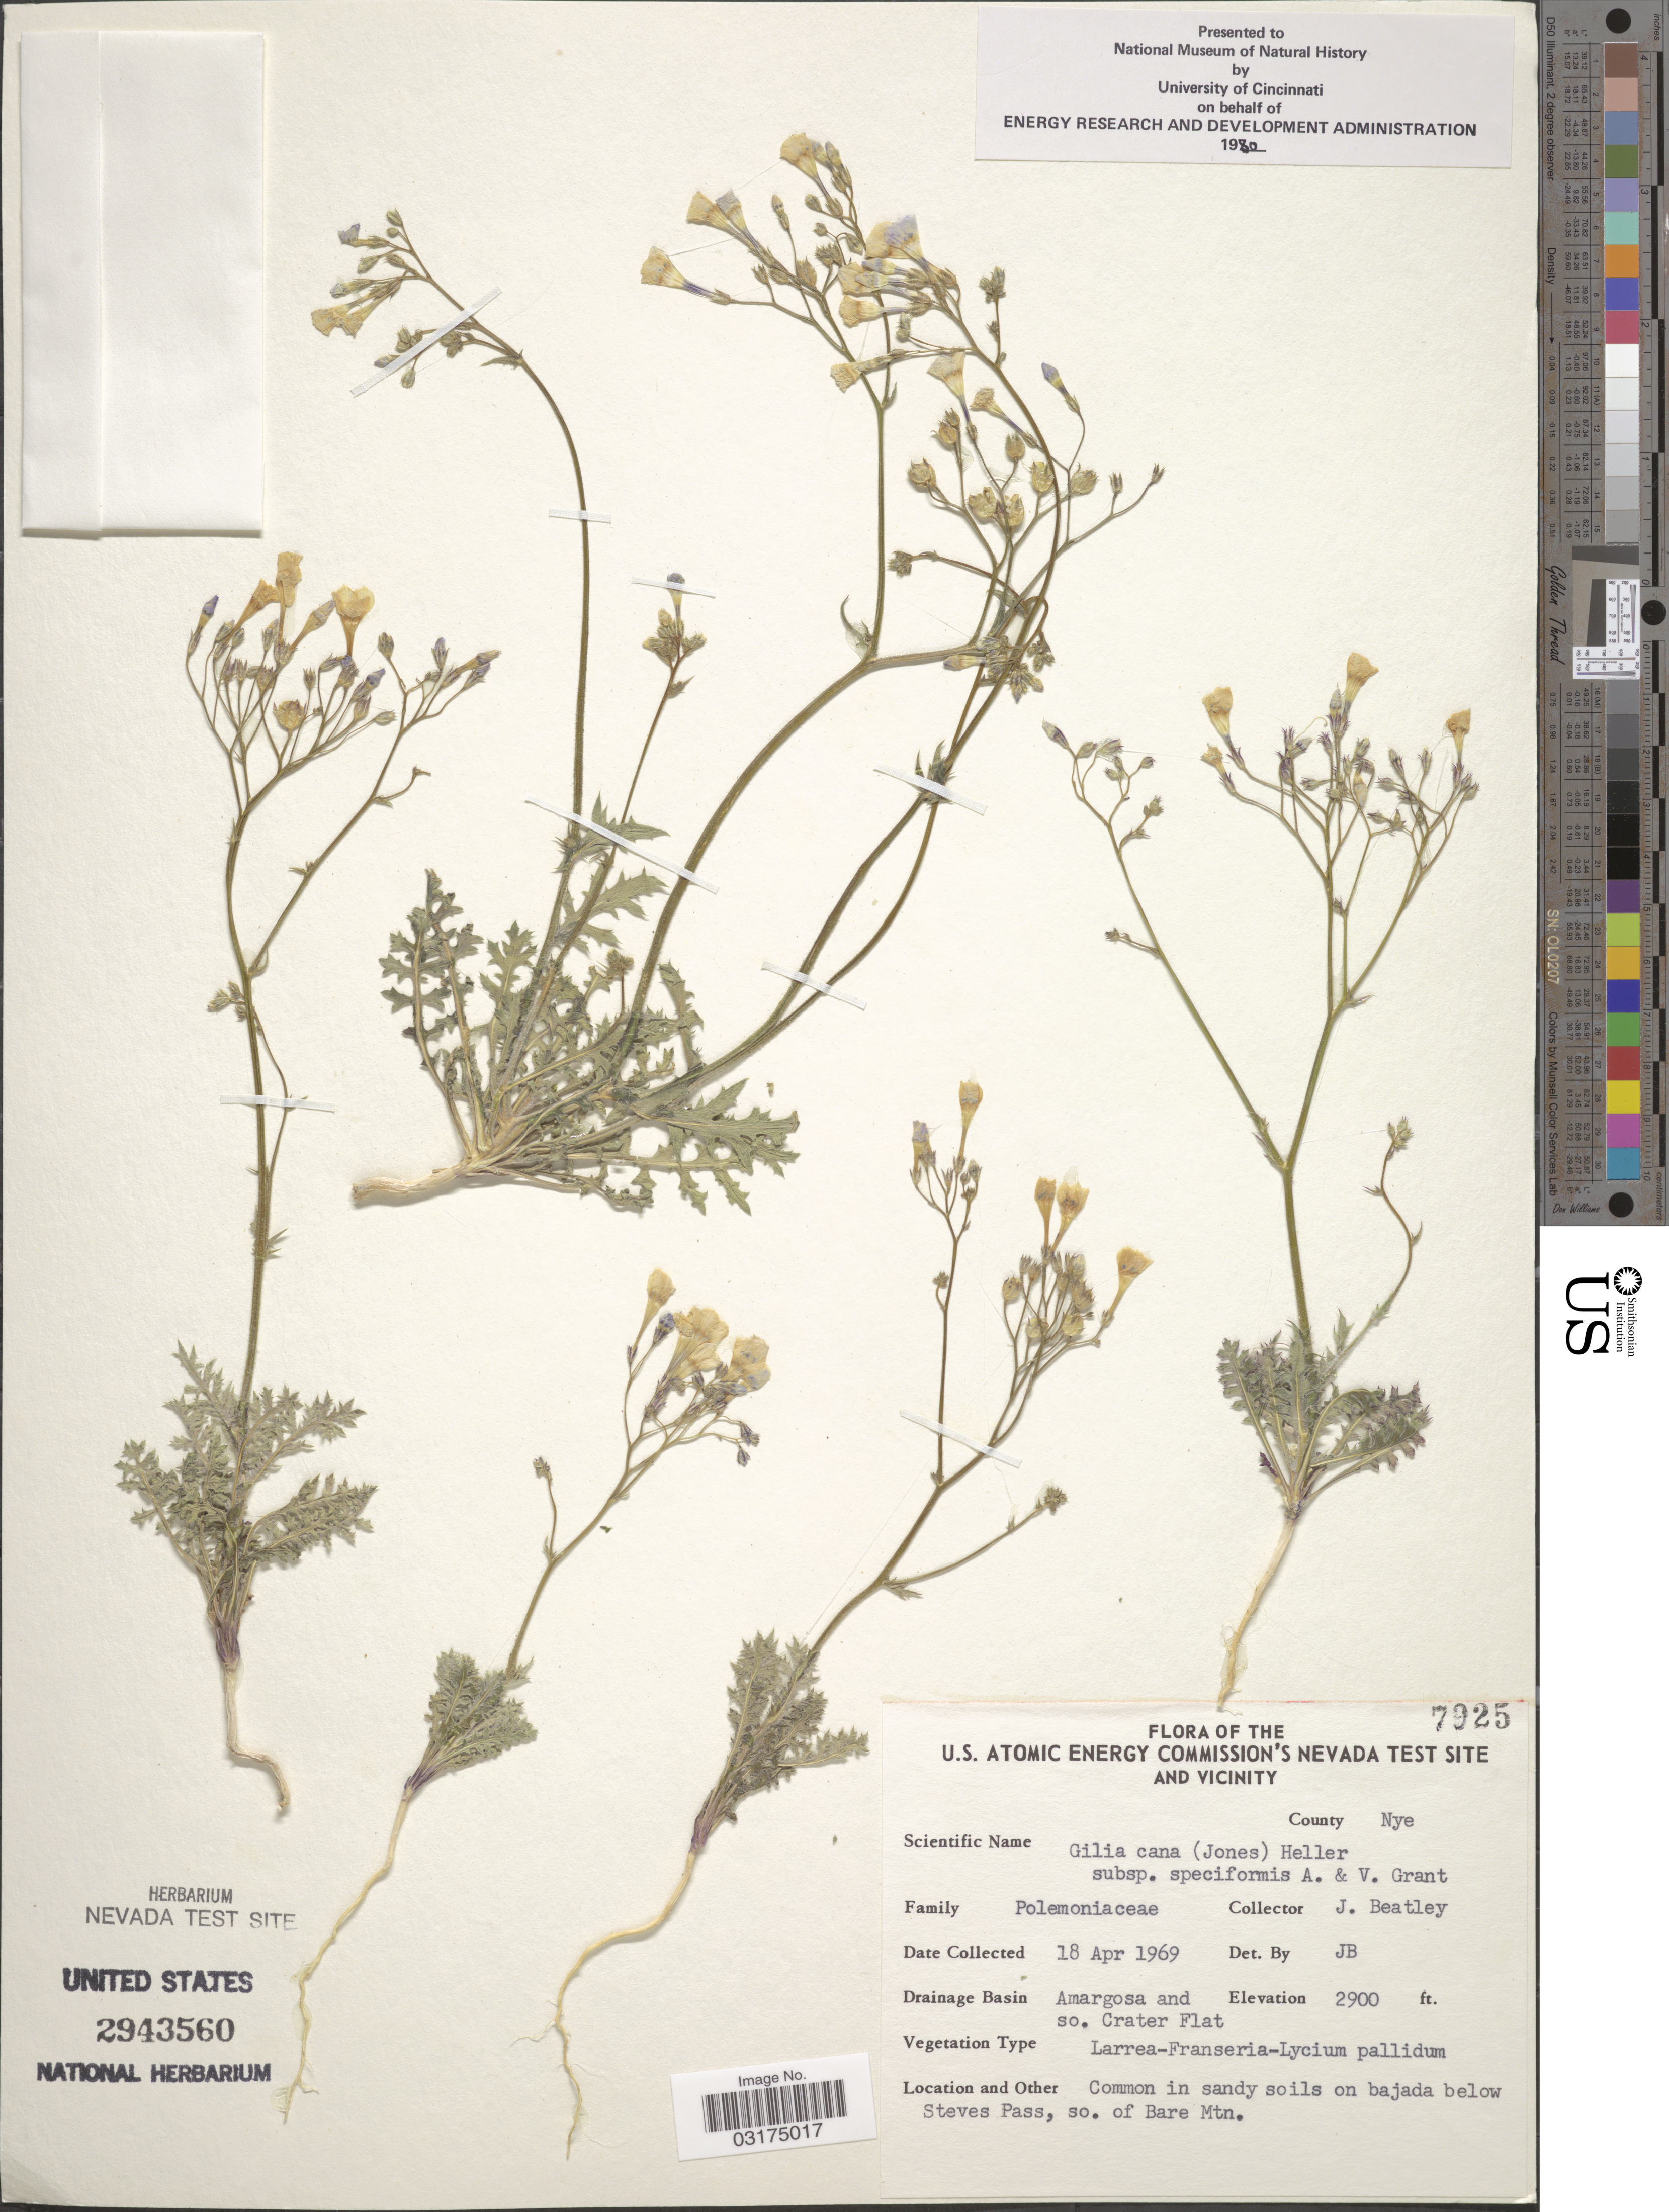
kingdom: Plantae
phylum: Tracheophyta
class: Magnoliopsida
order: Ericales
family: Polemoniaceae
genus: Gilia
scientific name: Gilia cana subsp. speciformis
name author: A.D. Grant & V.E. Grant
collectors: J. C. Beatley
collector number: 7925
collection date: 1969-04-18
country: United States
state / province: Nevada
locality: The U. S. Atomic Energy Commission's Nevada Test Site and Vicinity. County Nye. Drainage Basin Amargosa and so. Crater Flat. On bajada below Steves Pass, so. of Bare Mtn.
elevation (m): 884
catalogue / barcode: US 2943560